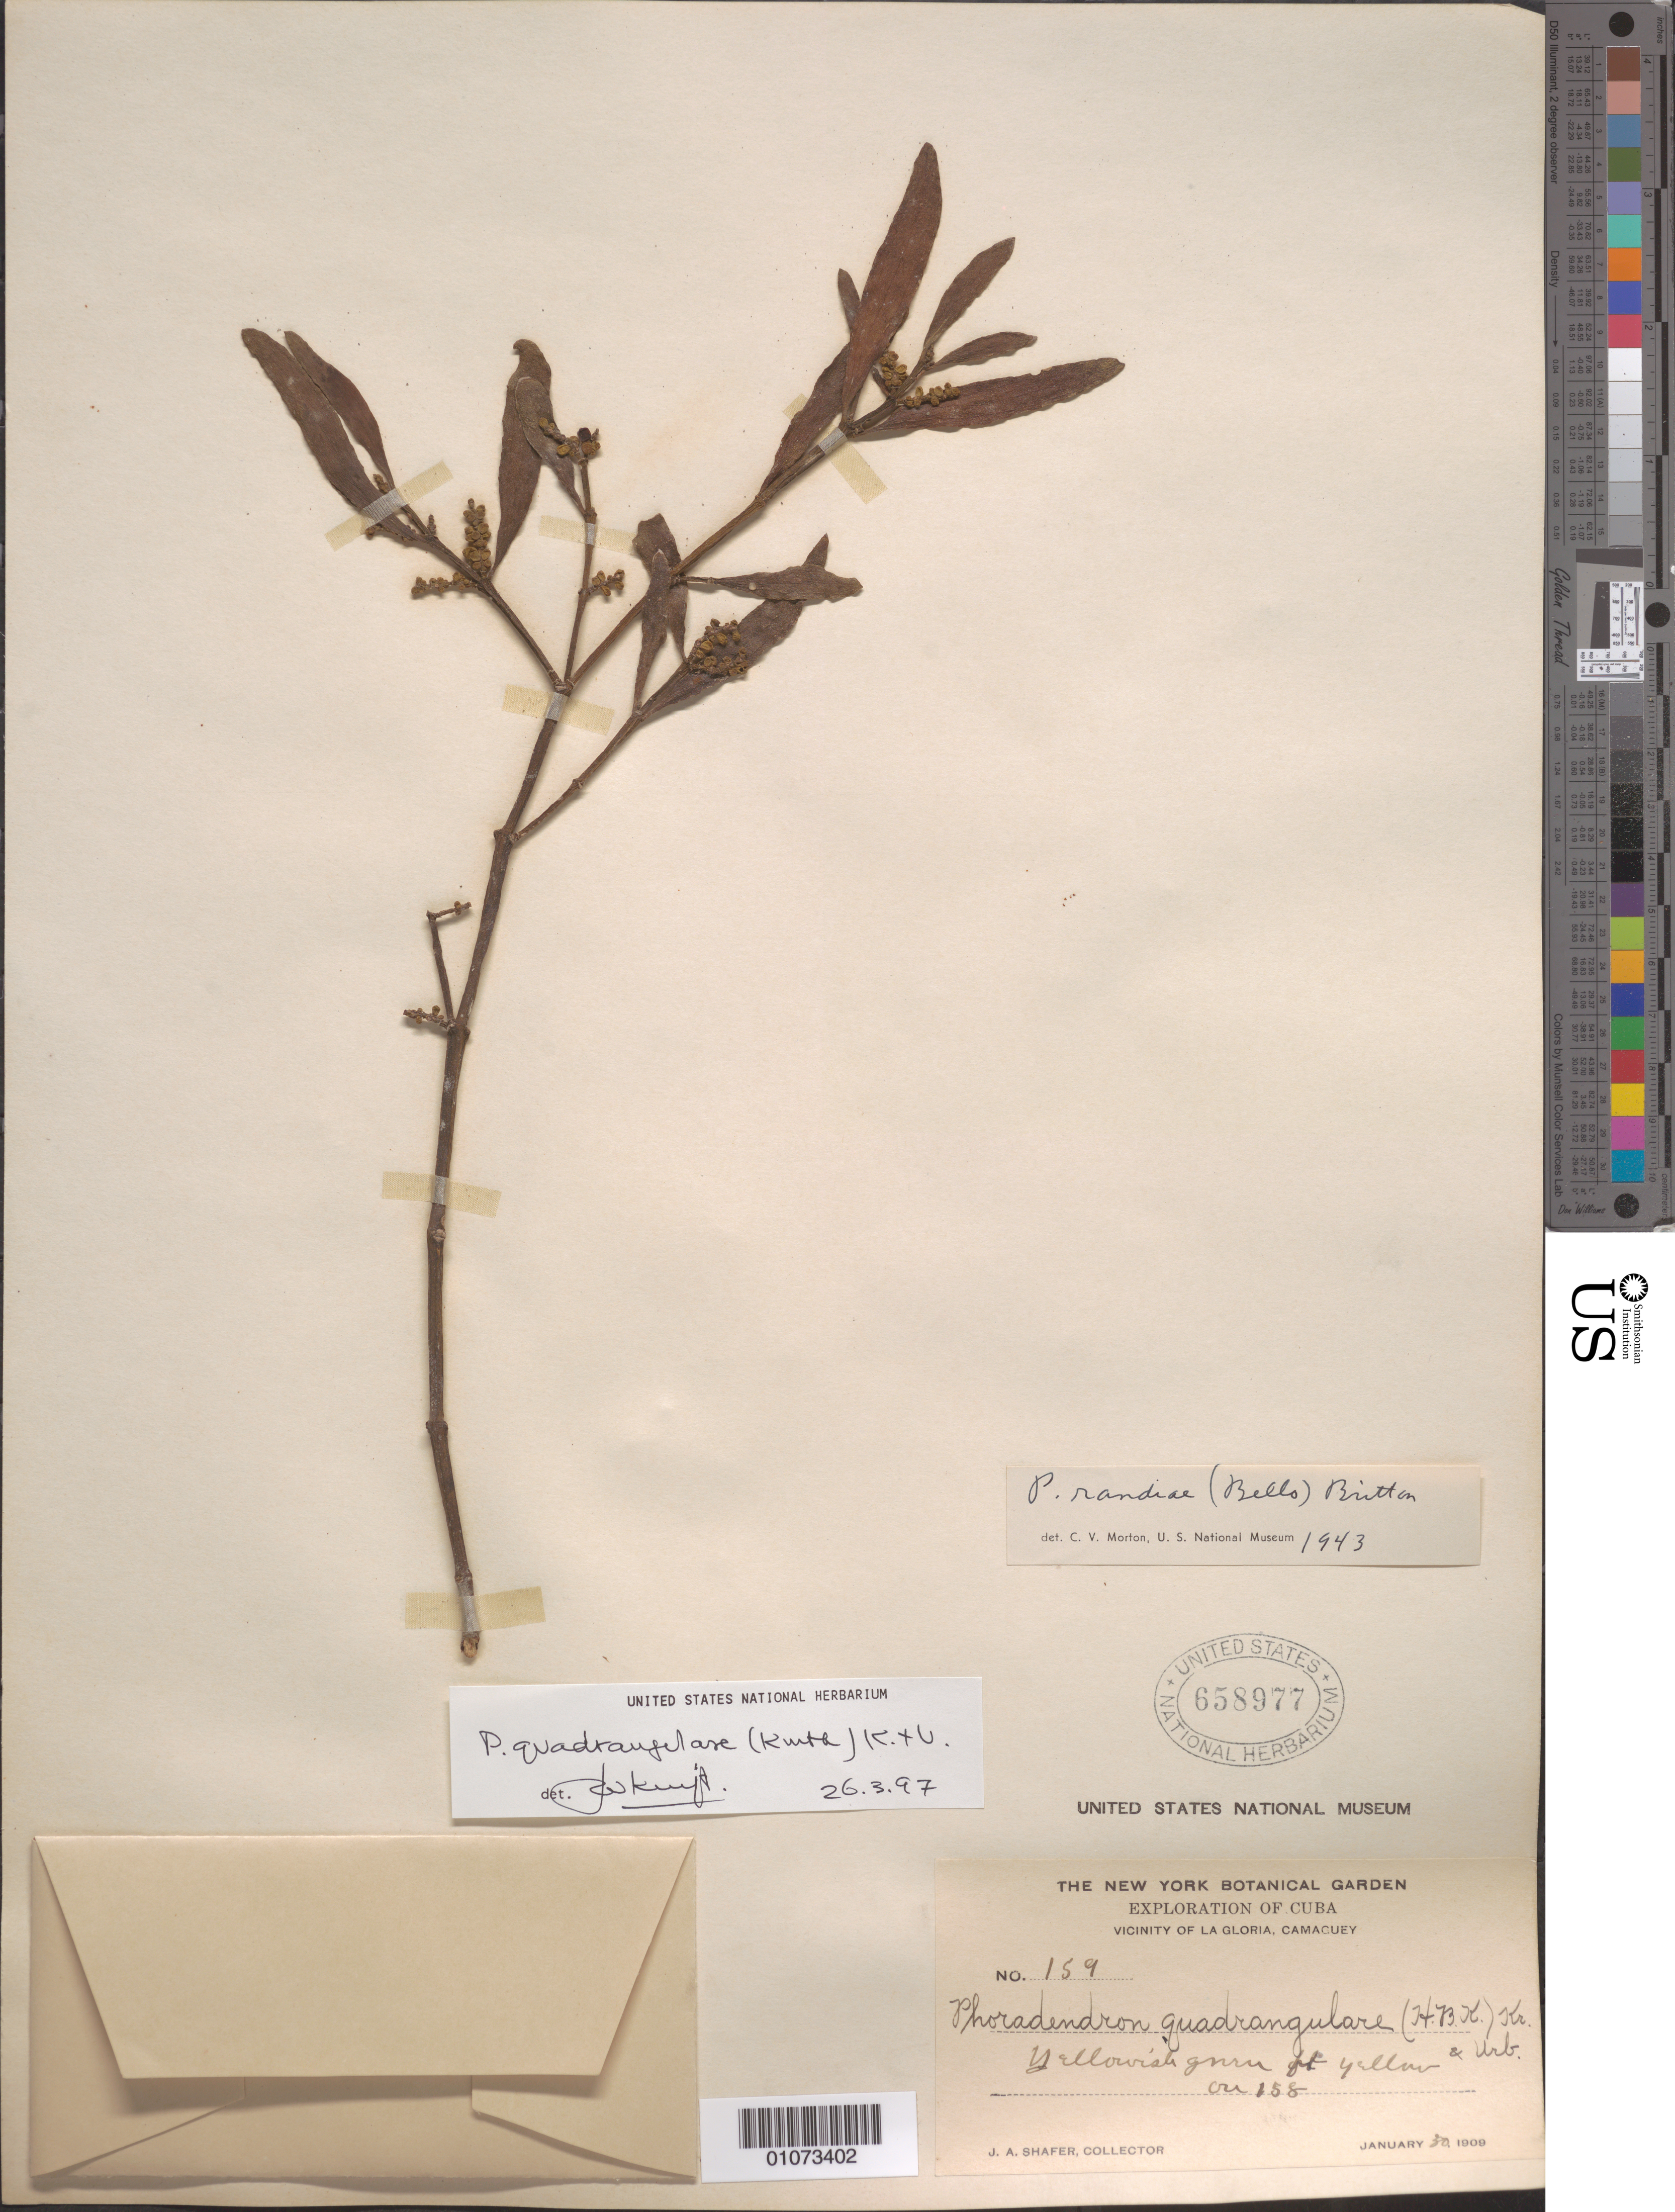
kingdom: Plantae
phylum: Tracheophyta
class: Magnoliopsida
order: Santalales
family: Viscaceae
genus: Phoradendron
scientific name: Phoradendron quadrangulare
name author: (Kunth) Griseb.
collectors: J. A. Shafer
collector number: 159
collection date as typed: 30 Jan 1909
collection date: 1909-01-30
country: Cuba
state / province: Camagüey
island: Cuba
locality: Vicinity of La Gloria, Camaguey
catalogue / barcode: US 658977